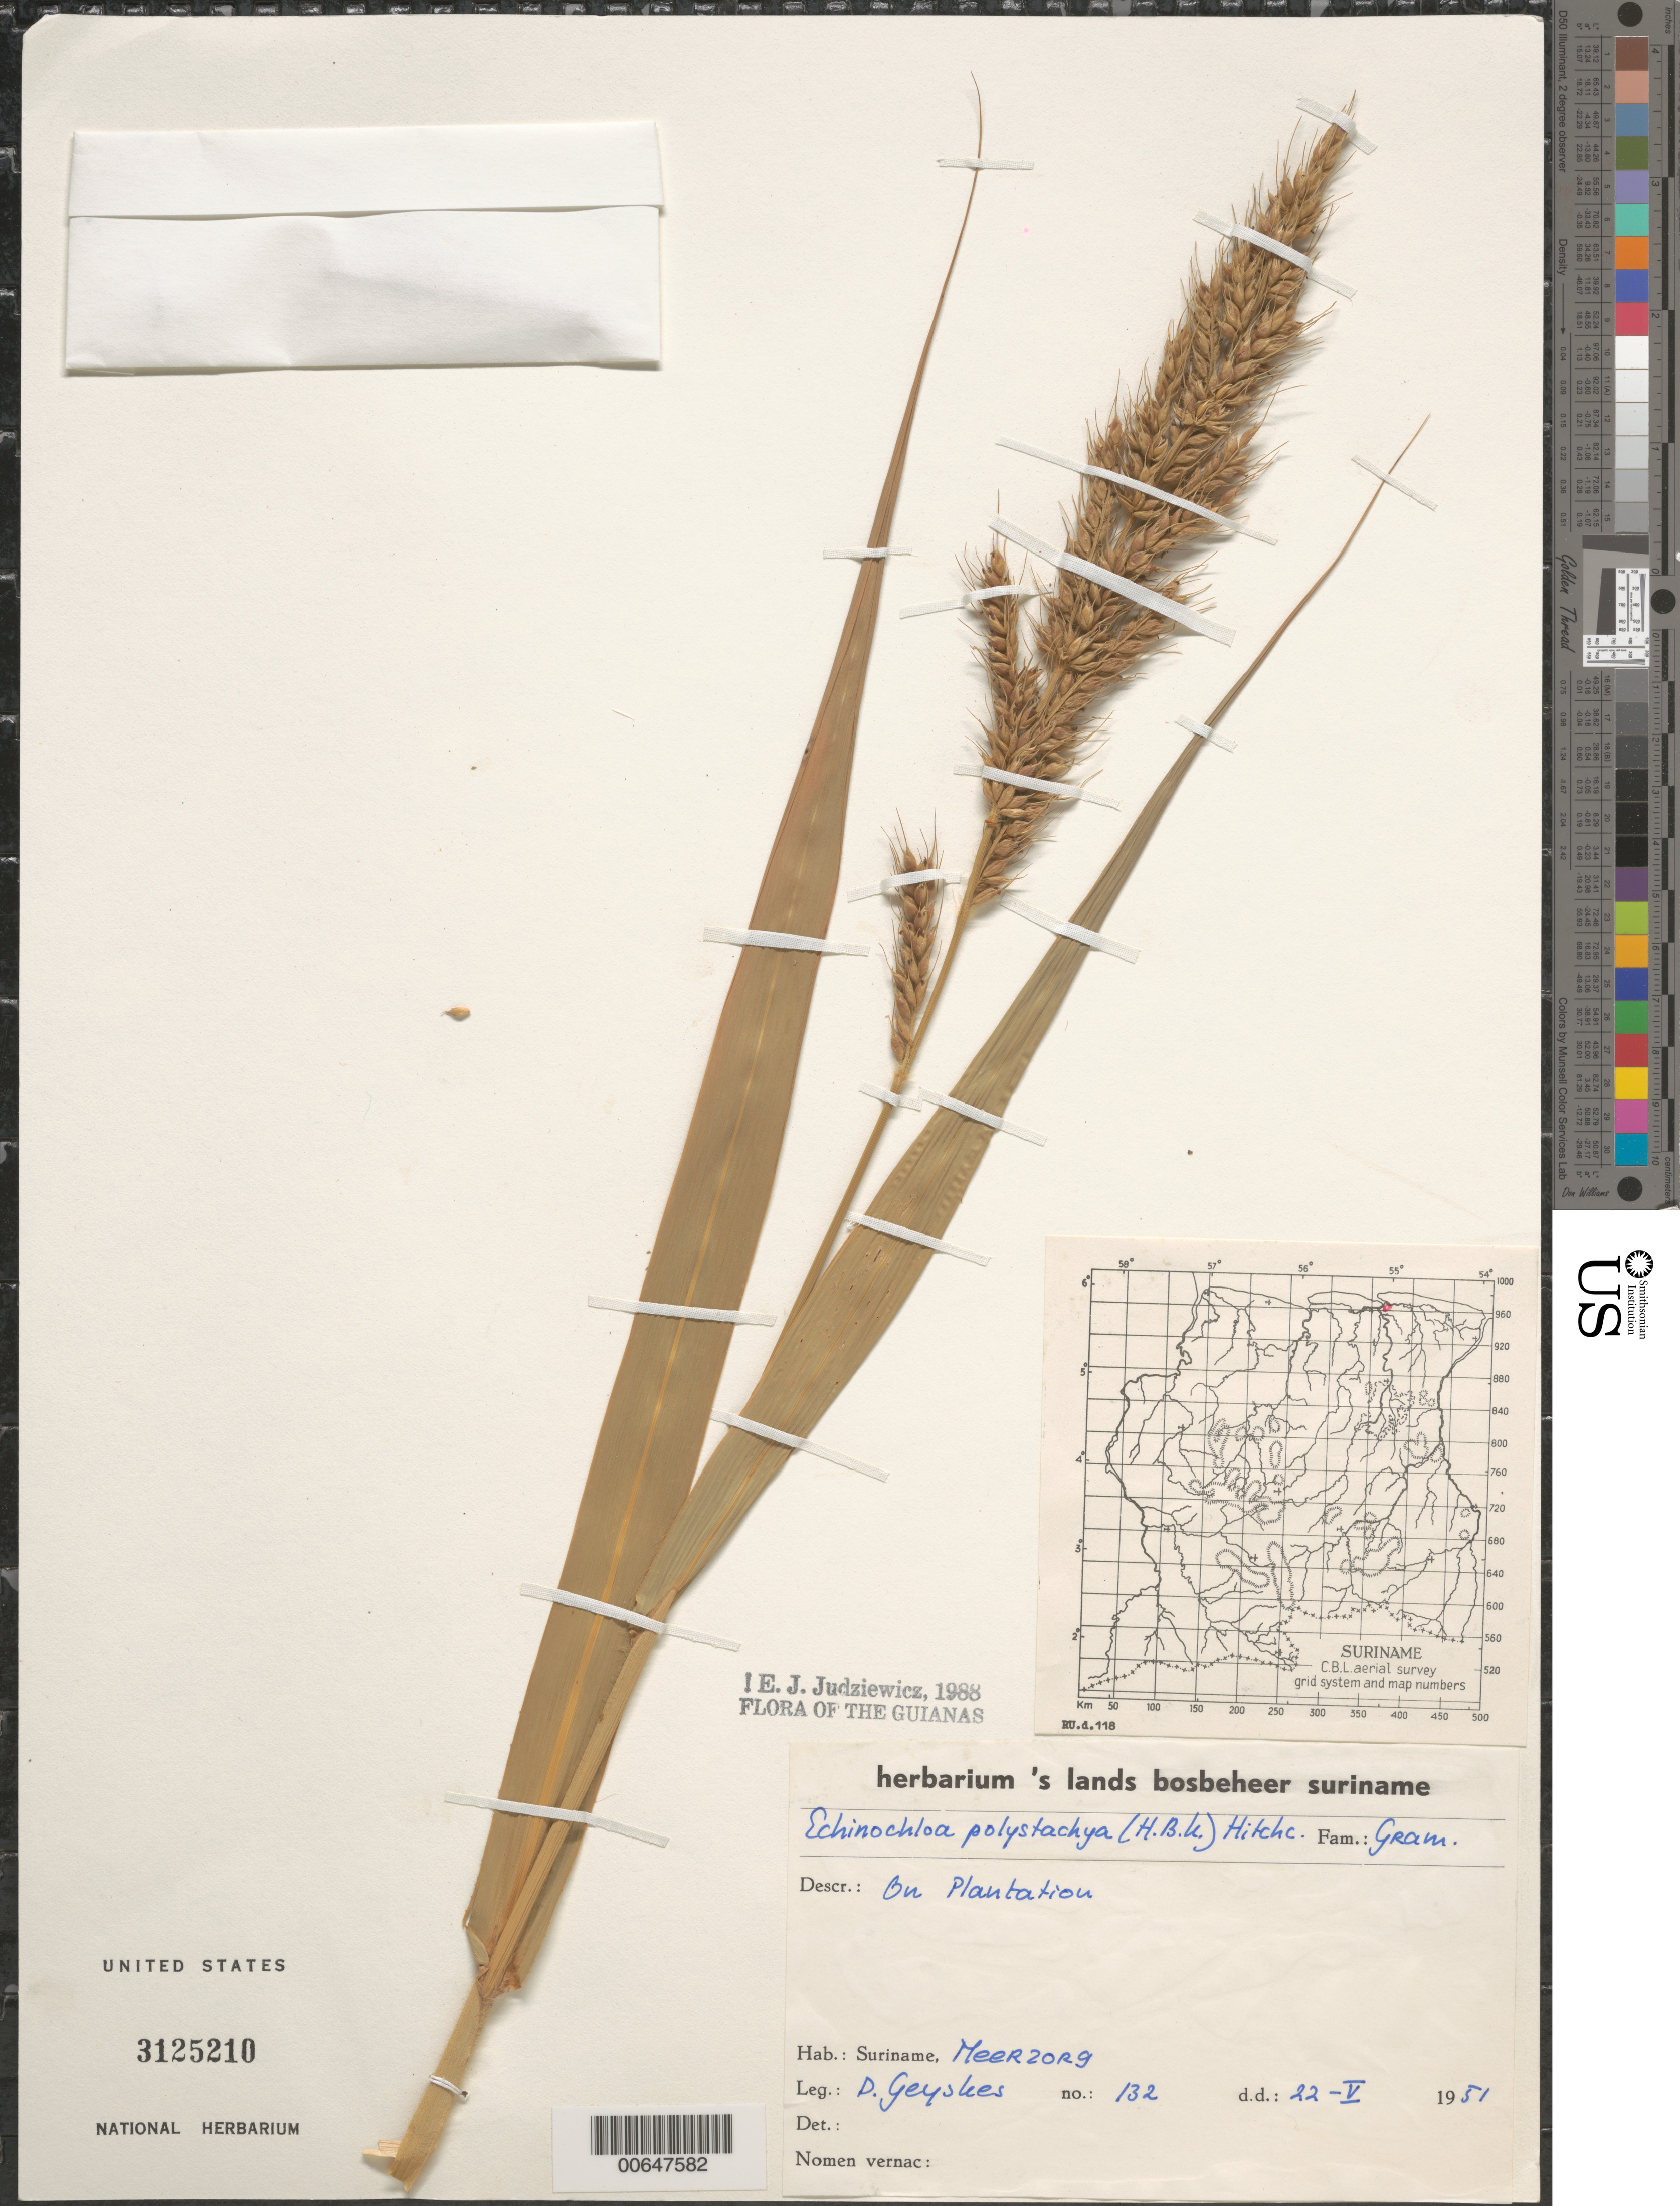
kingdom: Plantae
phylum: Tracheophyta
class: Liliopsida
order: Poales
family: Poaceae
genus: Echinochloa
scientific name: Echinochloa polystachya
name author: (Kunth) Hitchc.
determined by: Judziewicz, E. J.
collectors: D. Geijskes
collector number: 132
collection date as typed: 22-May-51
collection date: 1951-05-22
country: Suriname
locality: Meerzorg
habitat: On planration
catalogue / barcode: US 3125210